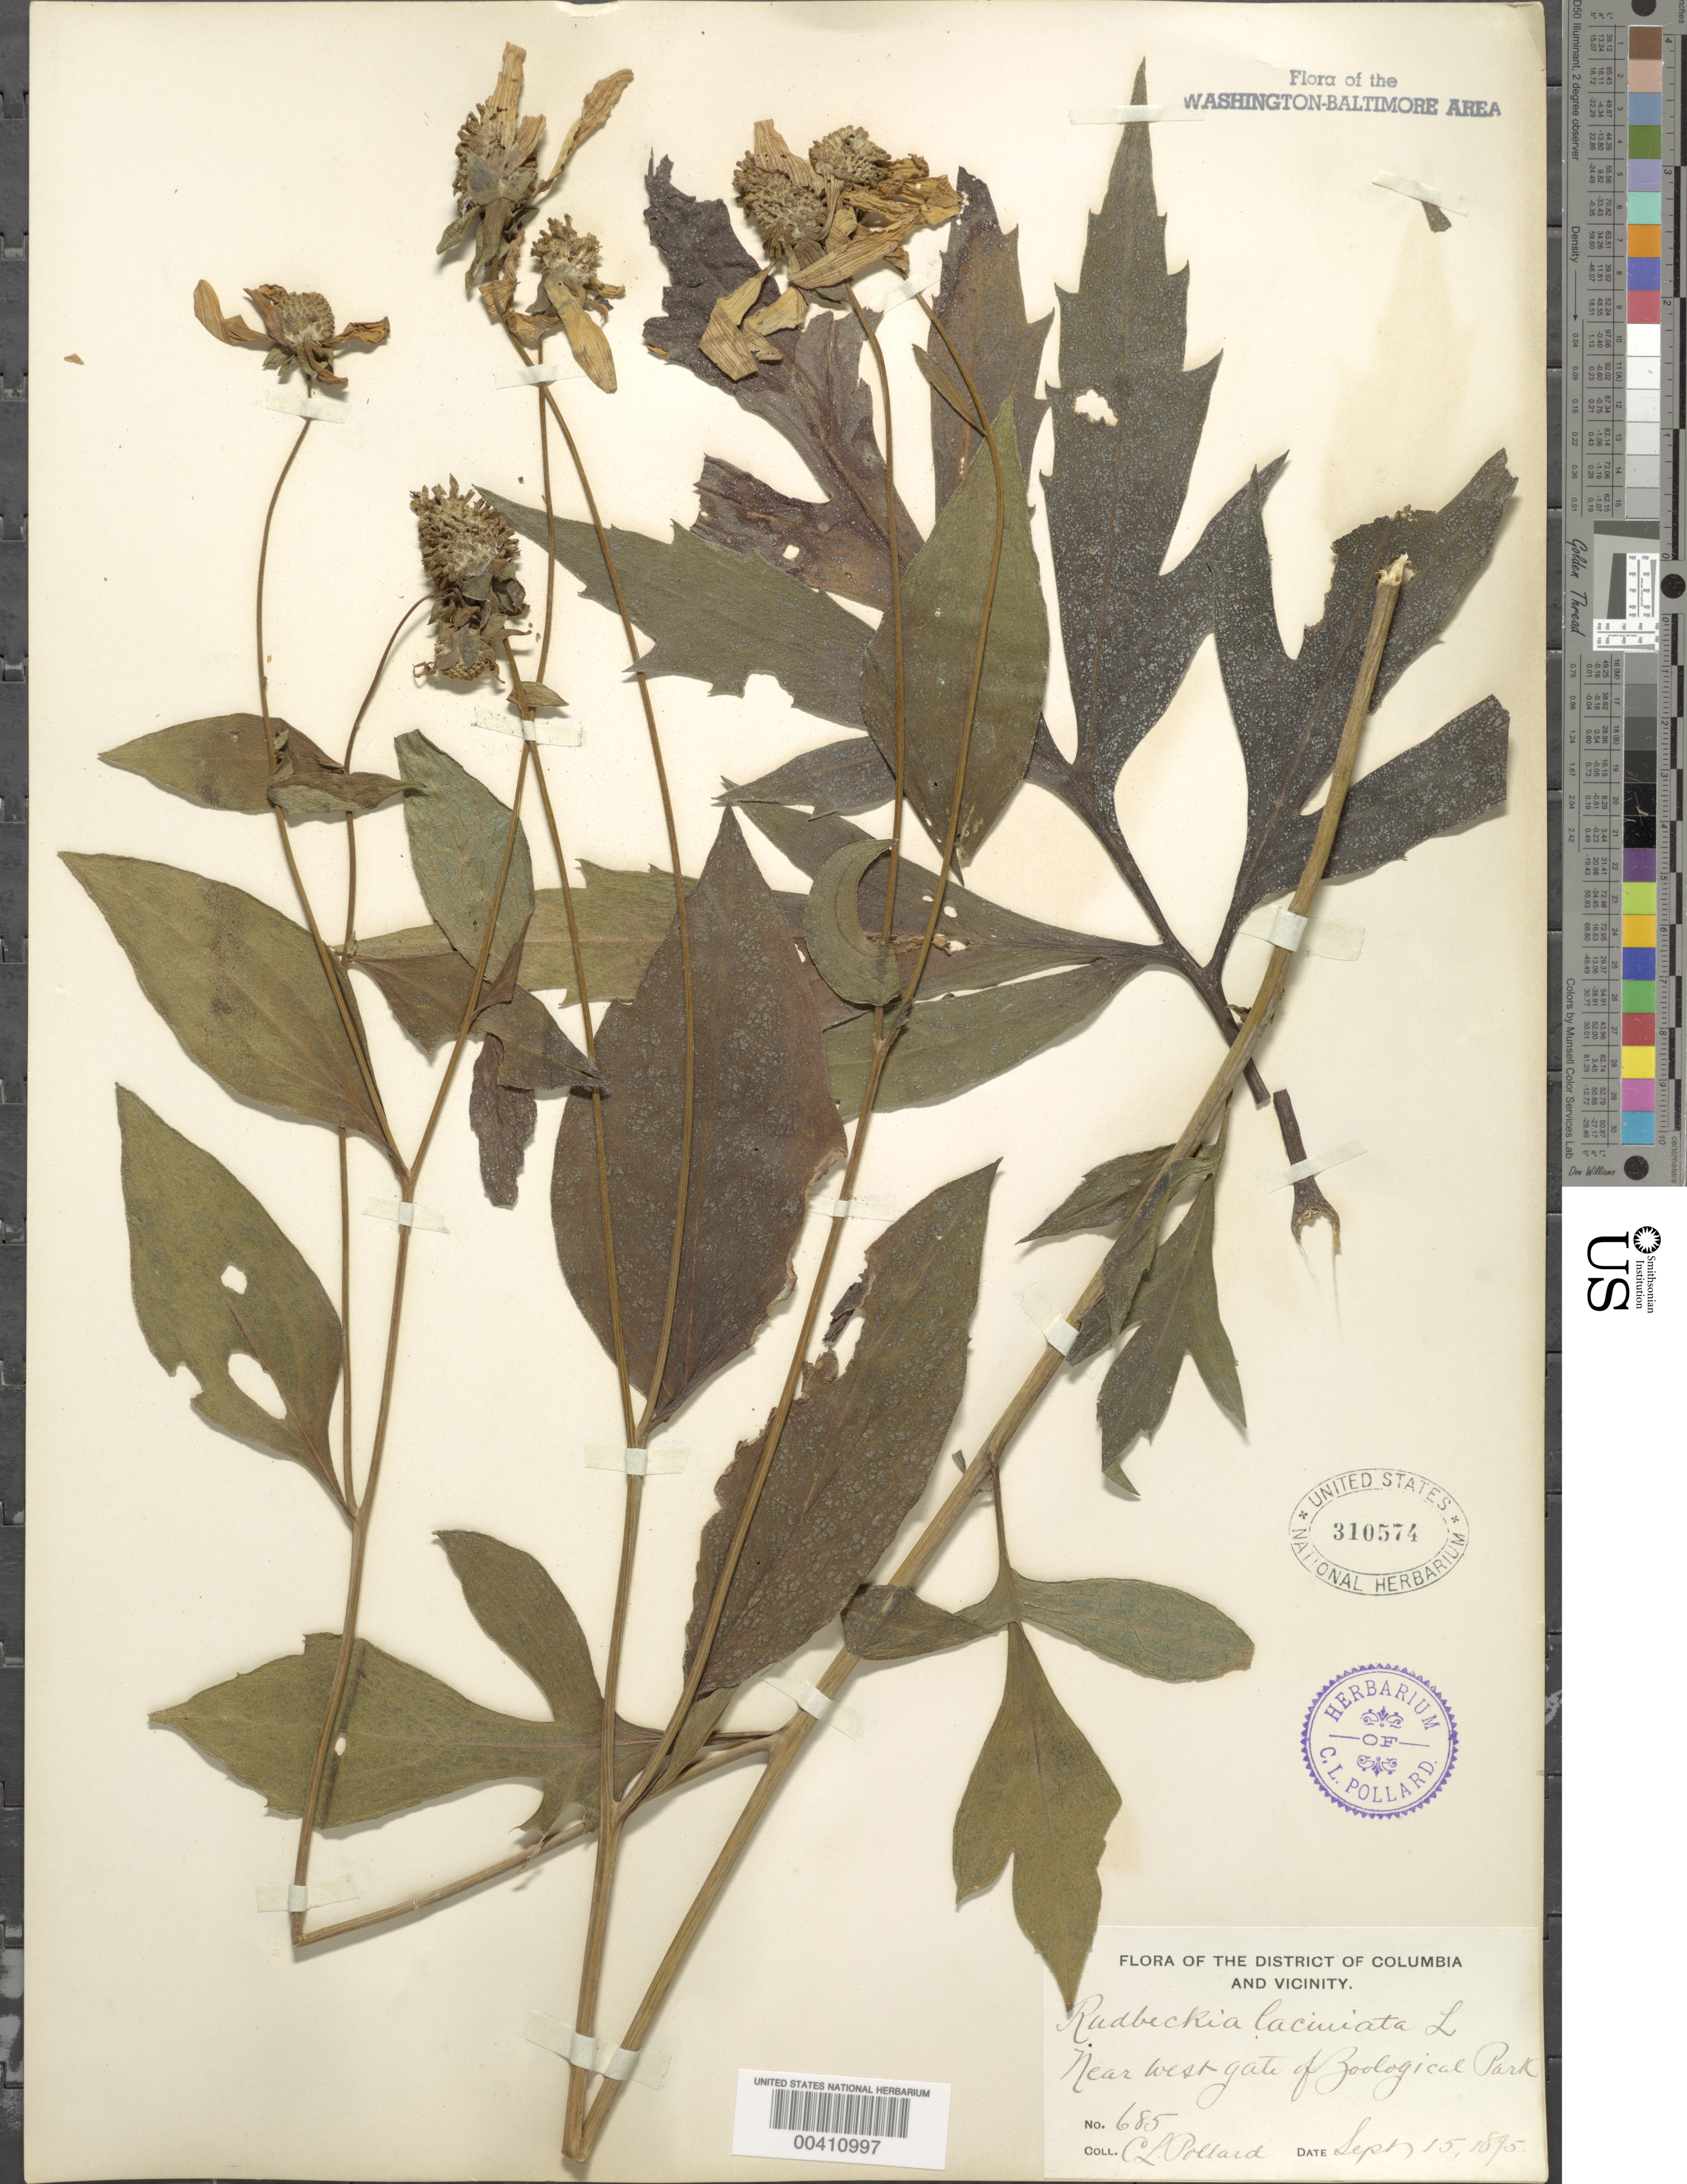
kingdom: Plantae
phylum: Tracheophyta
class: Magnoliopsida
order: Asterales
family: Asteraceae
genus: Rudbeckia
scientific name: Rudbeckia laciniata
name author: L.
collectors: C. L. Pollard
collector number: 685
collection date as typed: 15 Sep 1895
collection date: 1895-09-15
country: United States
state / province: District of Columbia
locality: Near west gate of Zoological Park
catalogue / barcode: US 310574